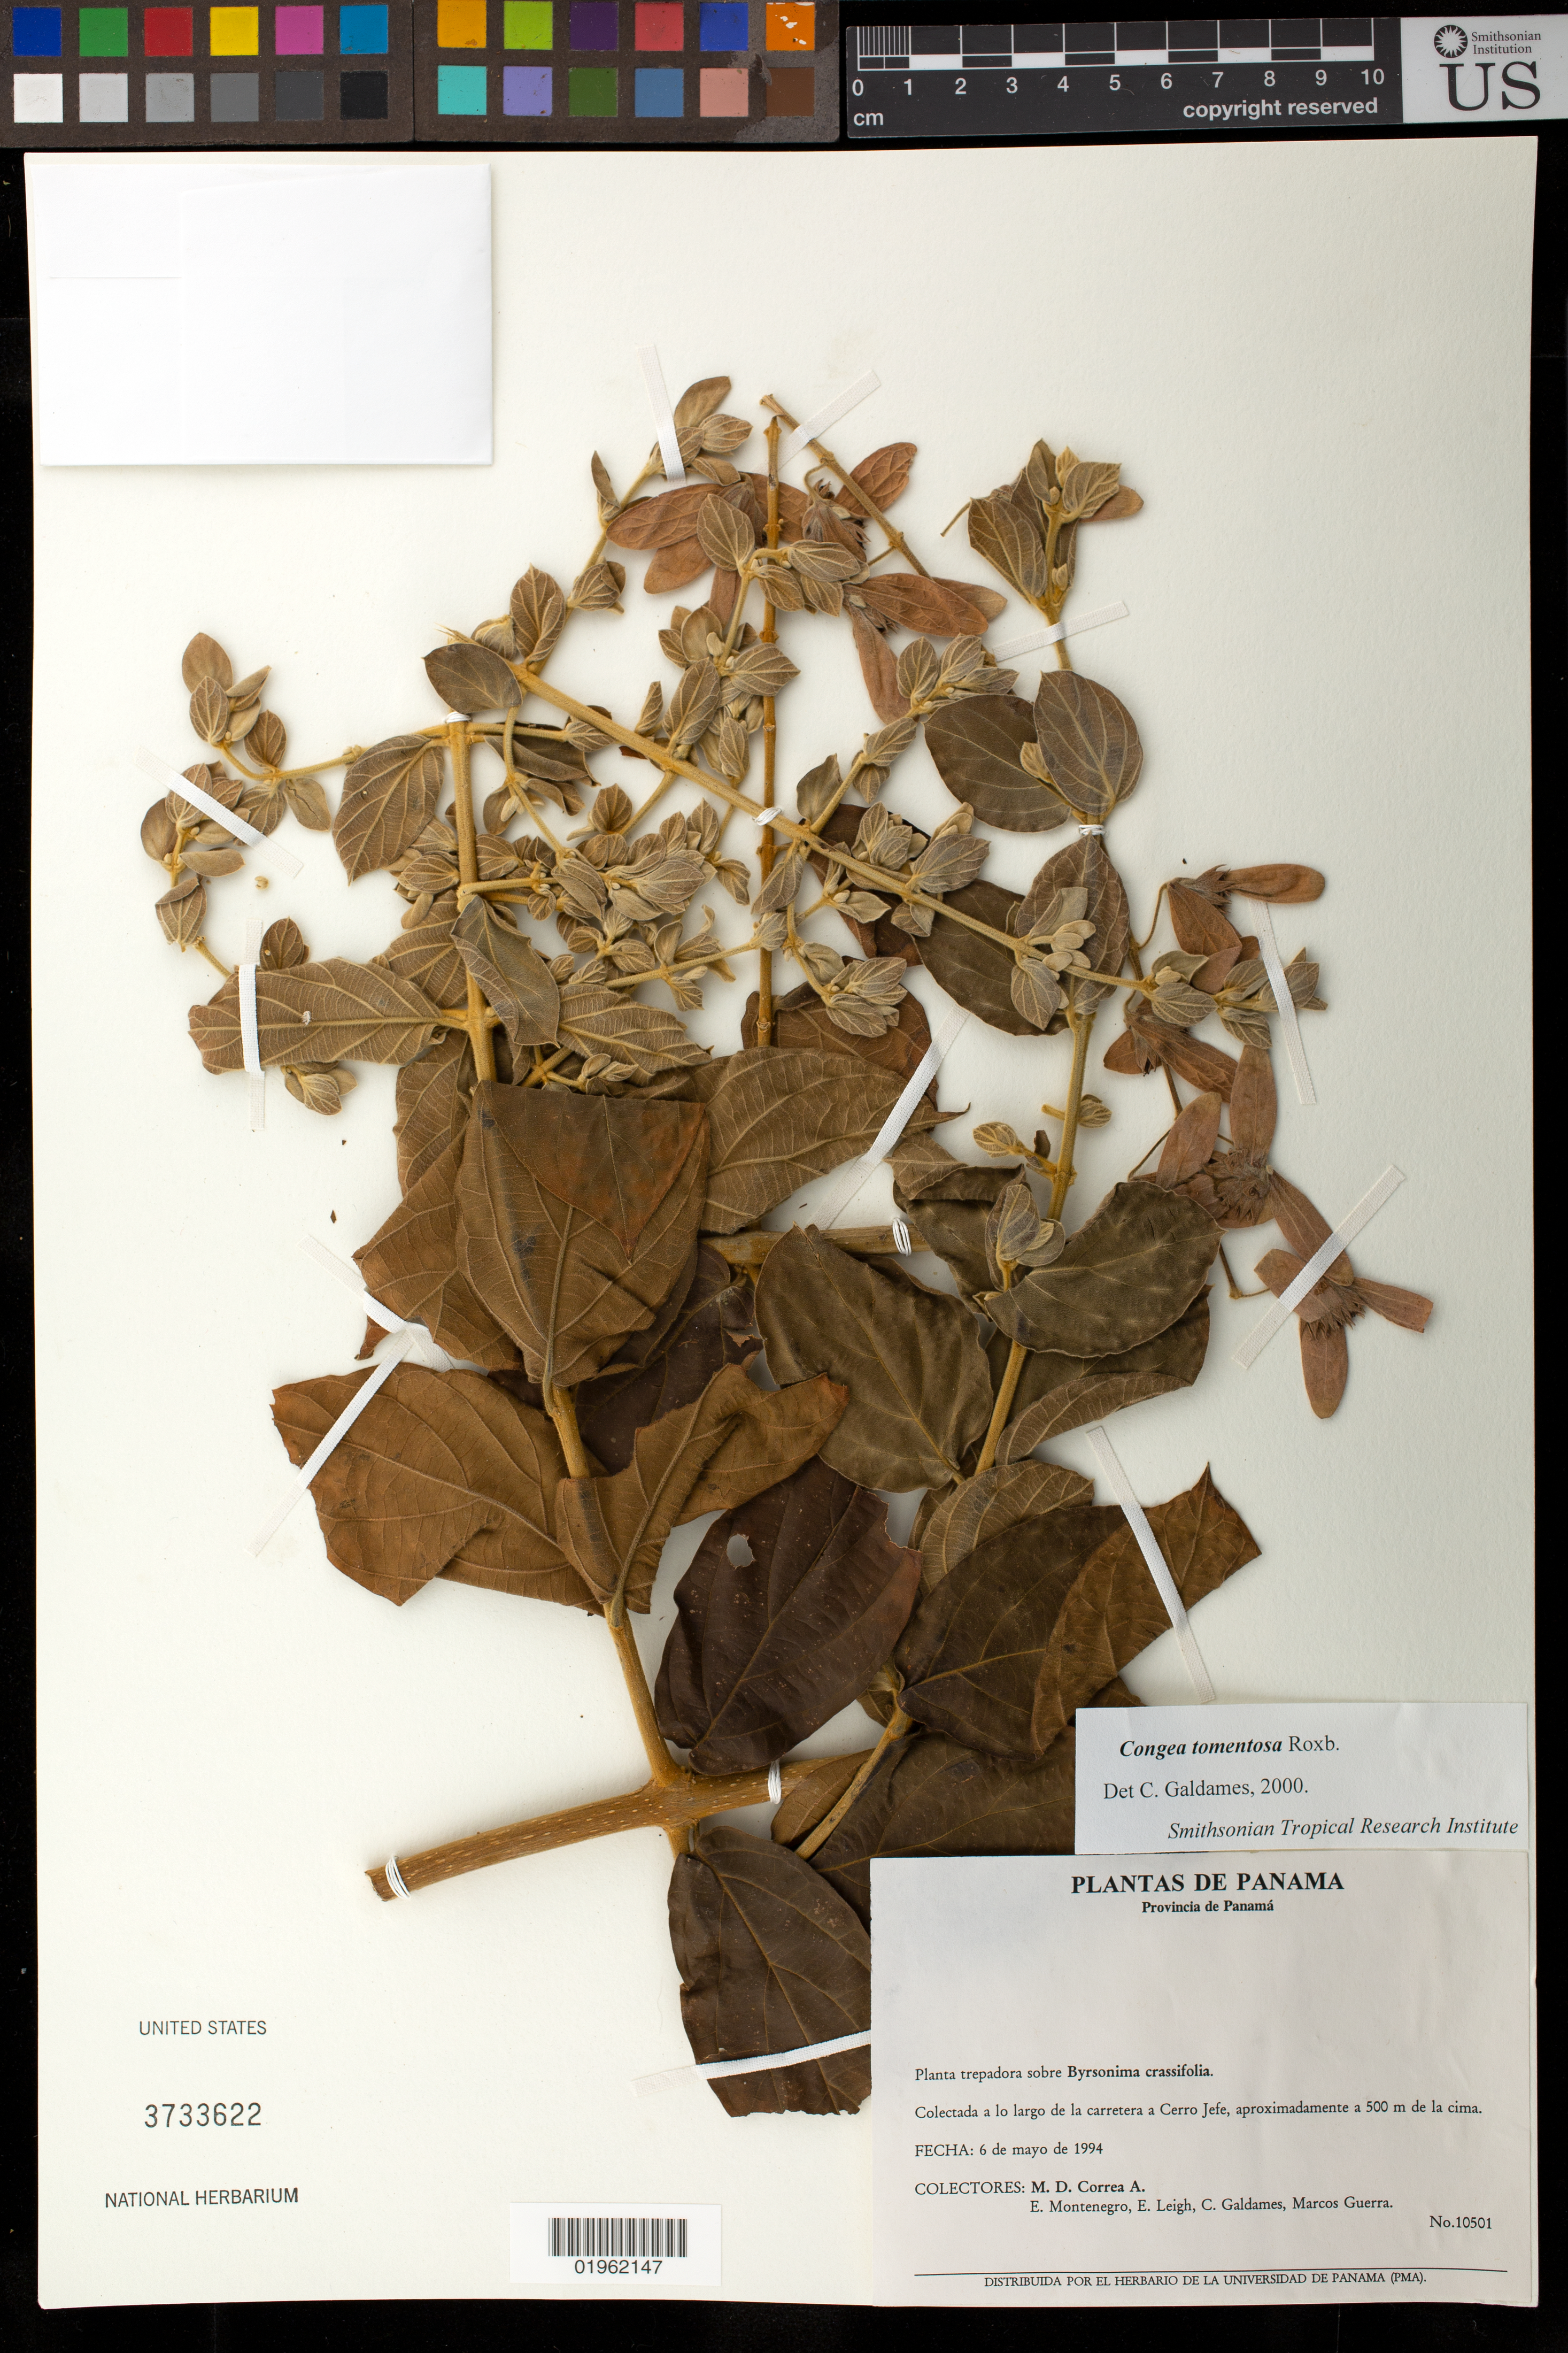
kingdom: Plantae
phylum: Tracheophyta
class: Magnoliopsida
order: Lamiales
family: Lamiaceae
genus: Congea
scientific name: Congea tomentosa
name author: Roxb.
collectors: M. D. Corrêa-A., E. Montenegro, E. Leigh, C. Galdames & M. Guerra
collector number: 10501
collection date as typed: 06 May 1994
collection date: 1994-05-06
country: Panama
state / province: Panamá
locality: A lo largo de la carretera a Cerro Jefe, aprox. a 500 m de la cima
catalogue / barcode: US 3733622